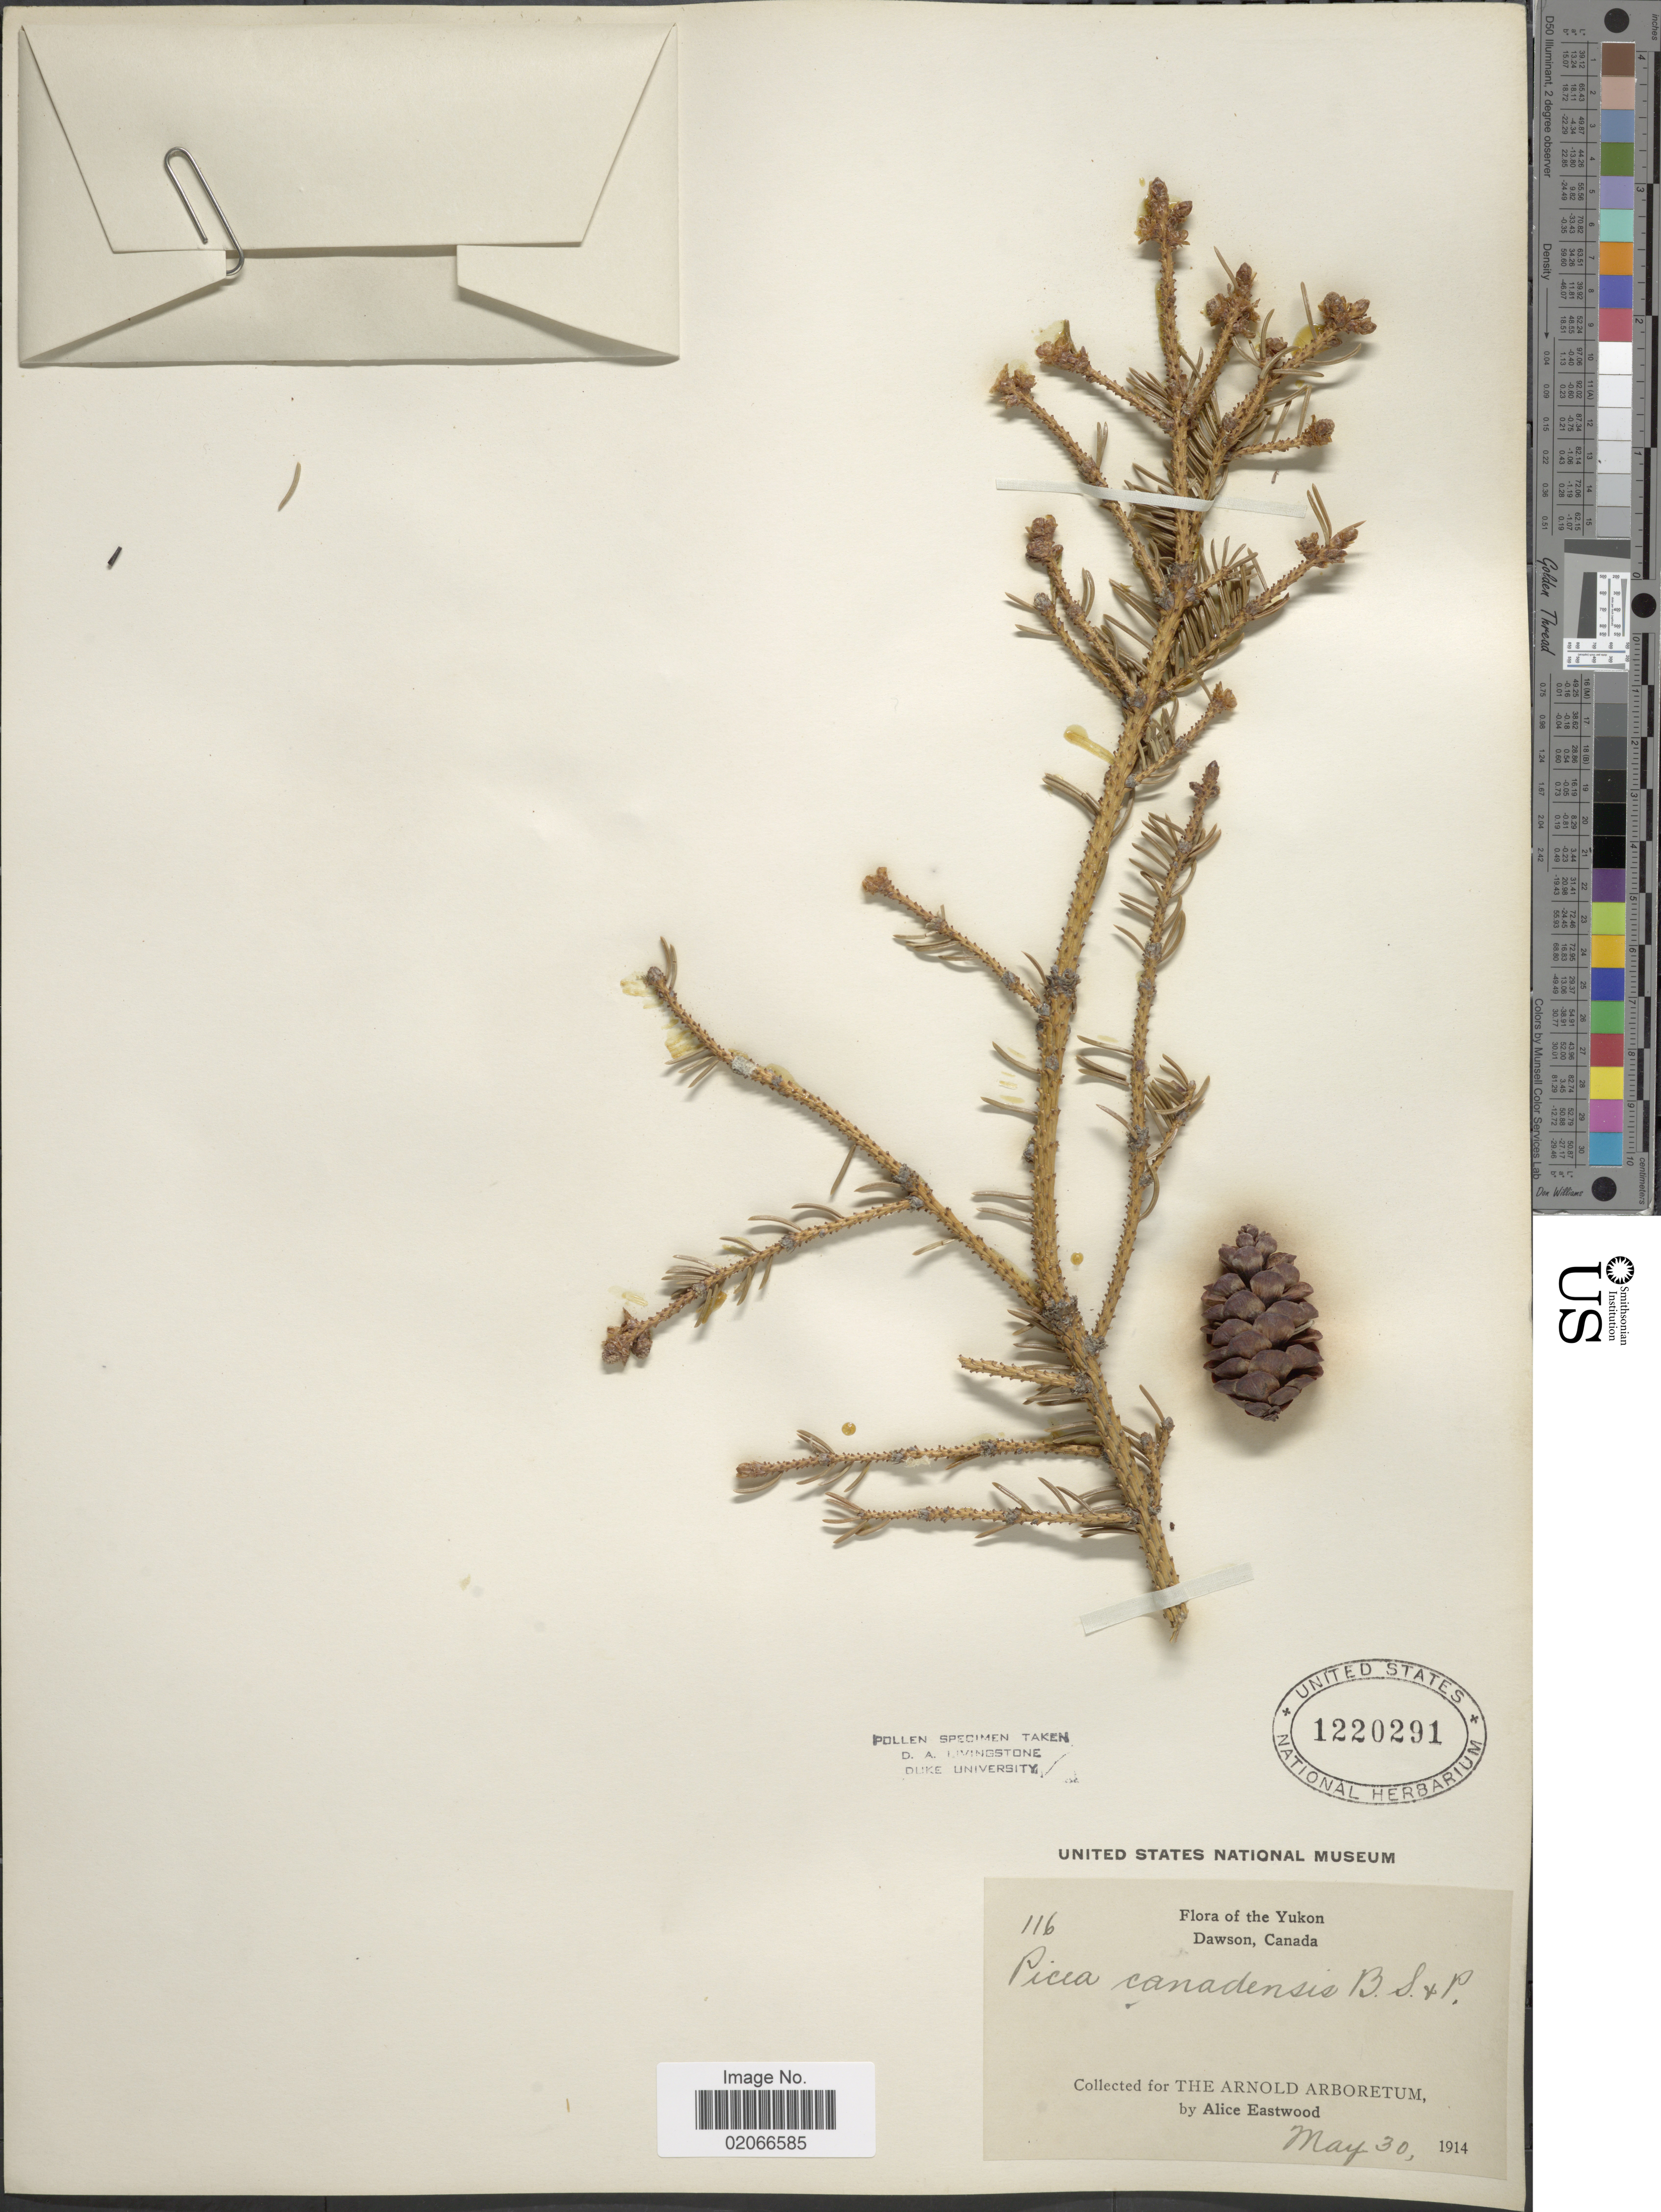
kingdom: Plantae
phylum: Tracheophyta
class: Pinopsida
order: Pinales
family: Pinaceae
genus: Picea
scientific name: Picea glauca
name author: (Moench) Voss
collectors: A. Eastwood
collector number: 116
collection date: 1914-05-30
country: Canada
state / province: Yukon Territory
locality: Yukon Dawson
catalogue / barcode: US 1220291